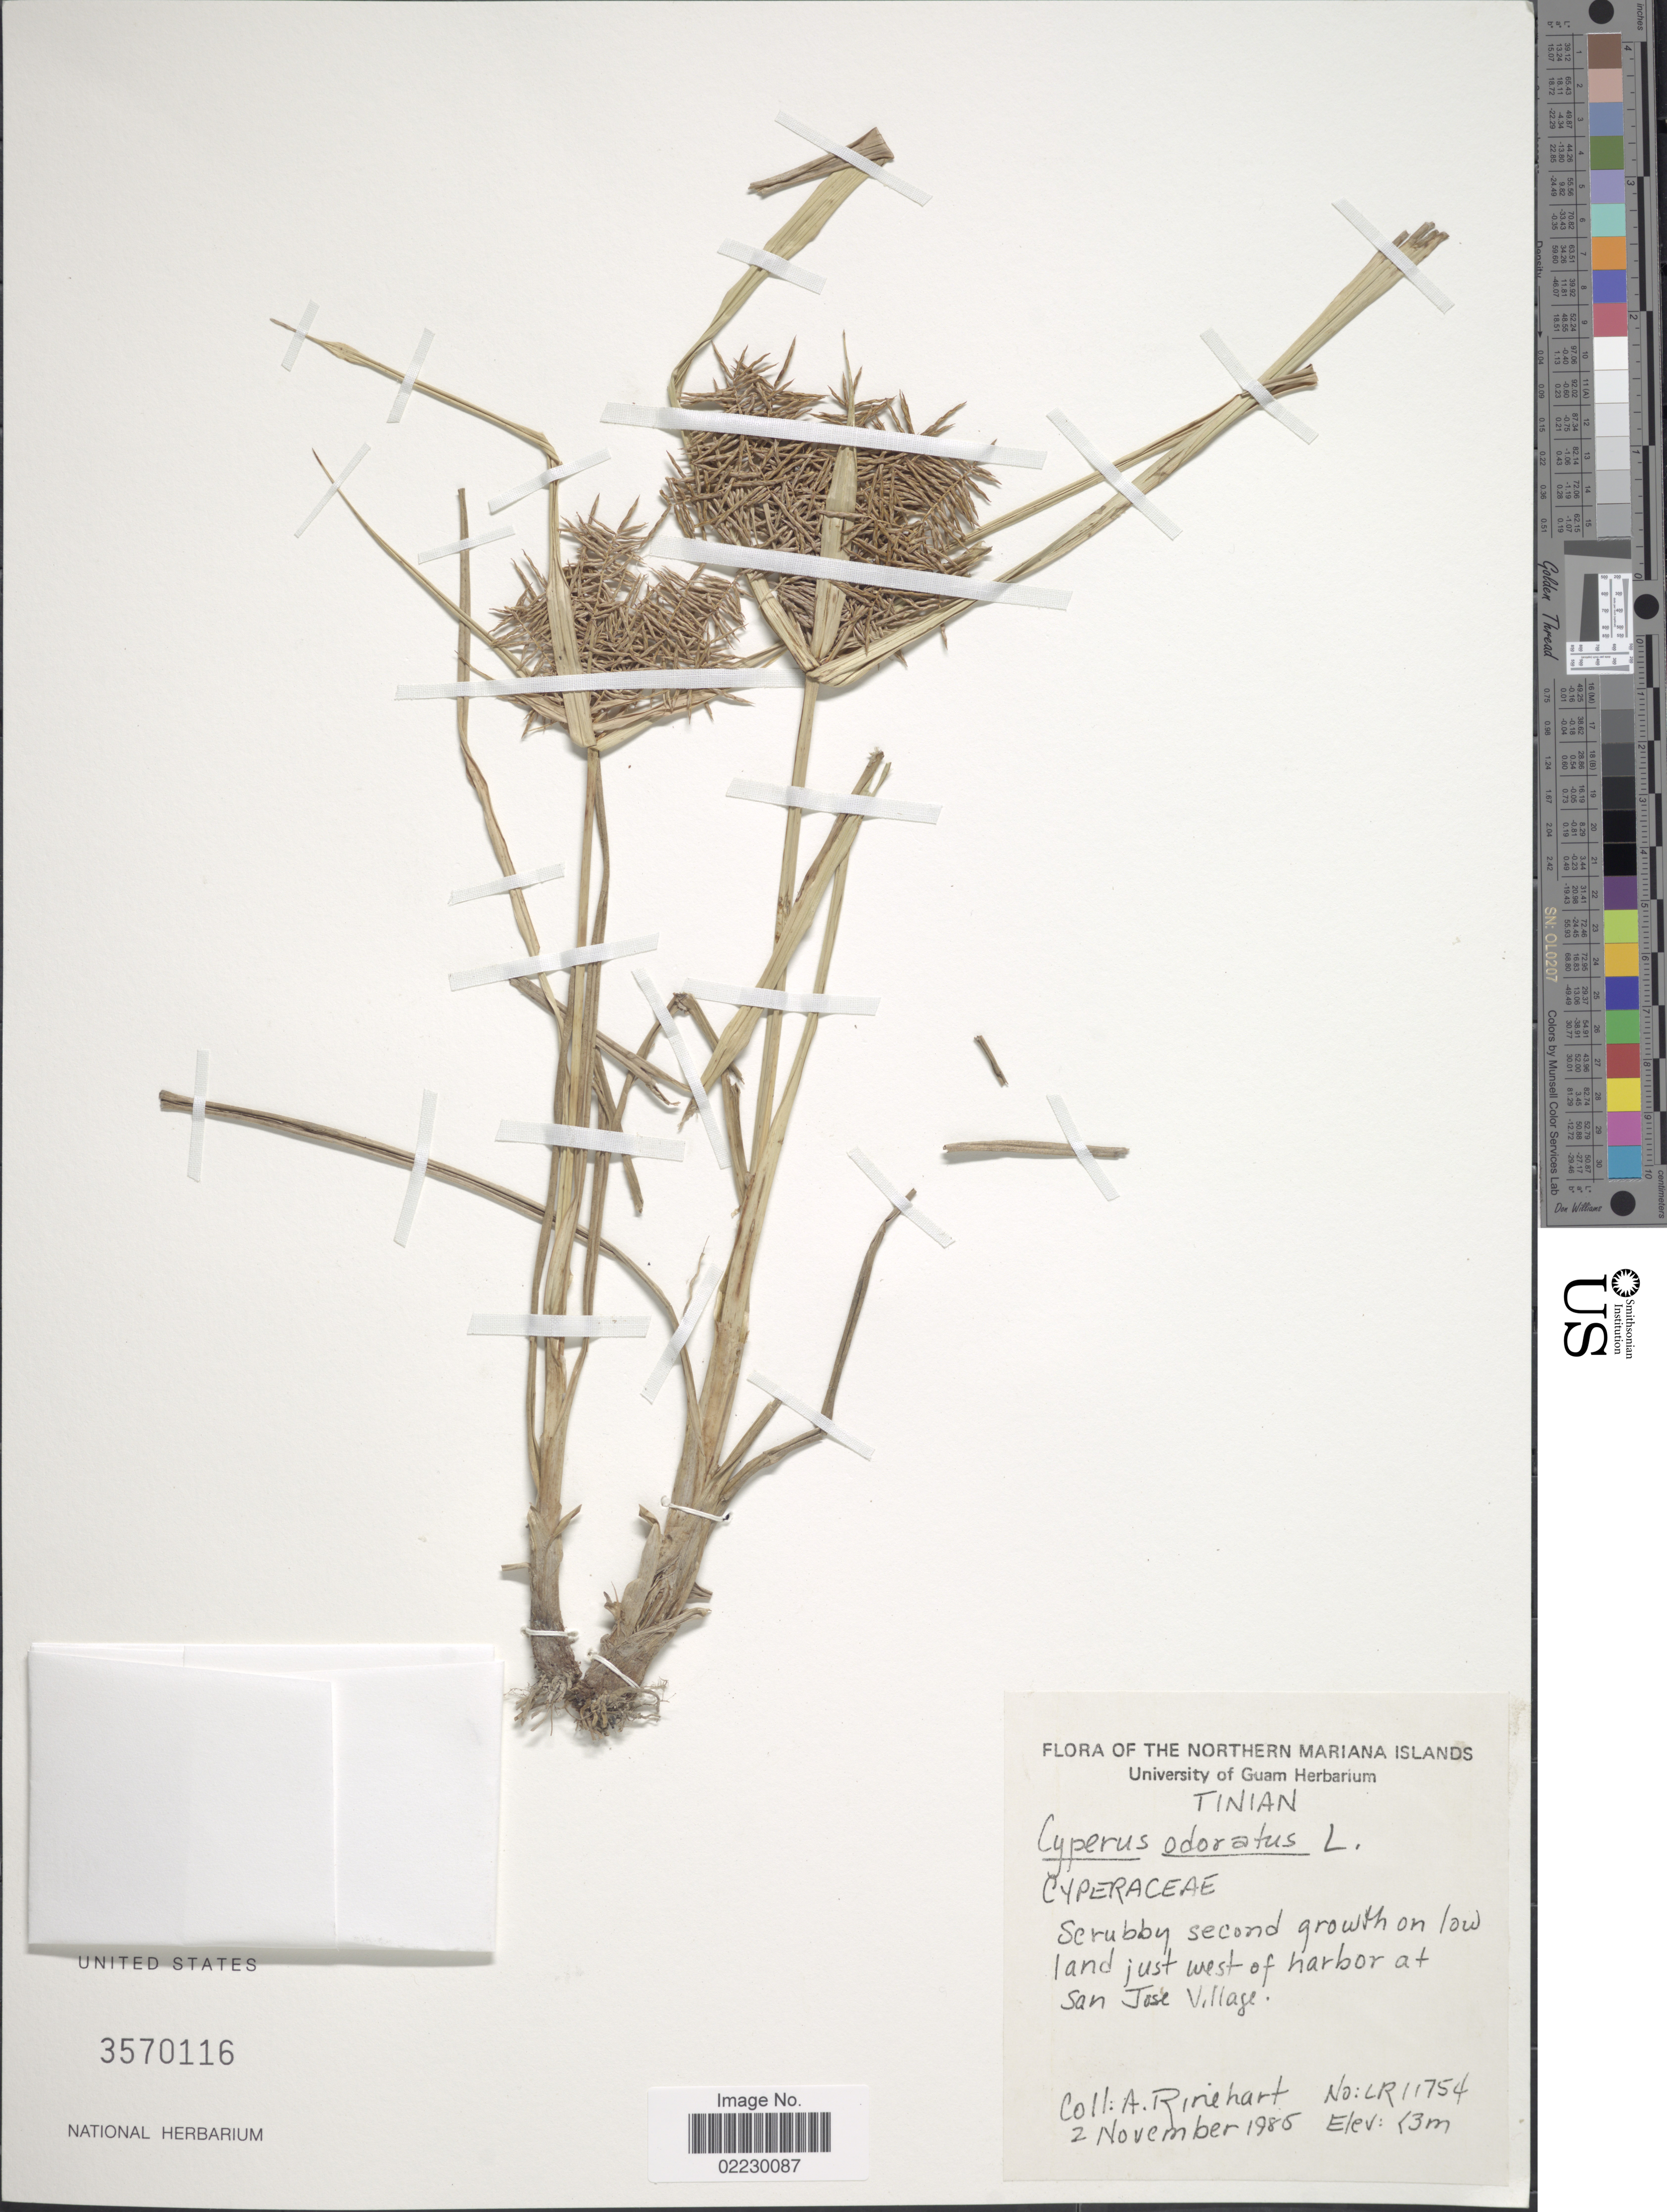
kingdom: Plantae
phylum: Tracheophyta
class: Liliopsida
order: Poales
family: Cyperaceae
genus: Cyperus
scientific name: Cyperus odoratus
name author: L.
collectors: A. Rinehart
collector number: LR11754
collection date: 1985-11-02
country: Northern Mariana Islands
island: Tinian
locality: Tinian, just west of harbor at San Jose Village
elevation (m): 3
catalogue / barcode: US 3570116